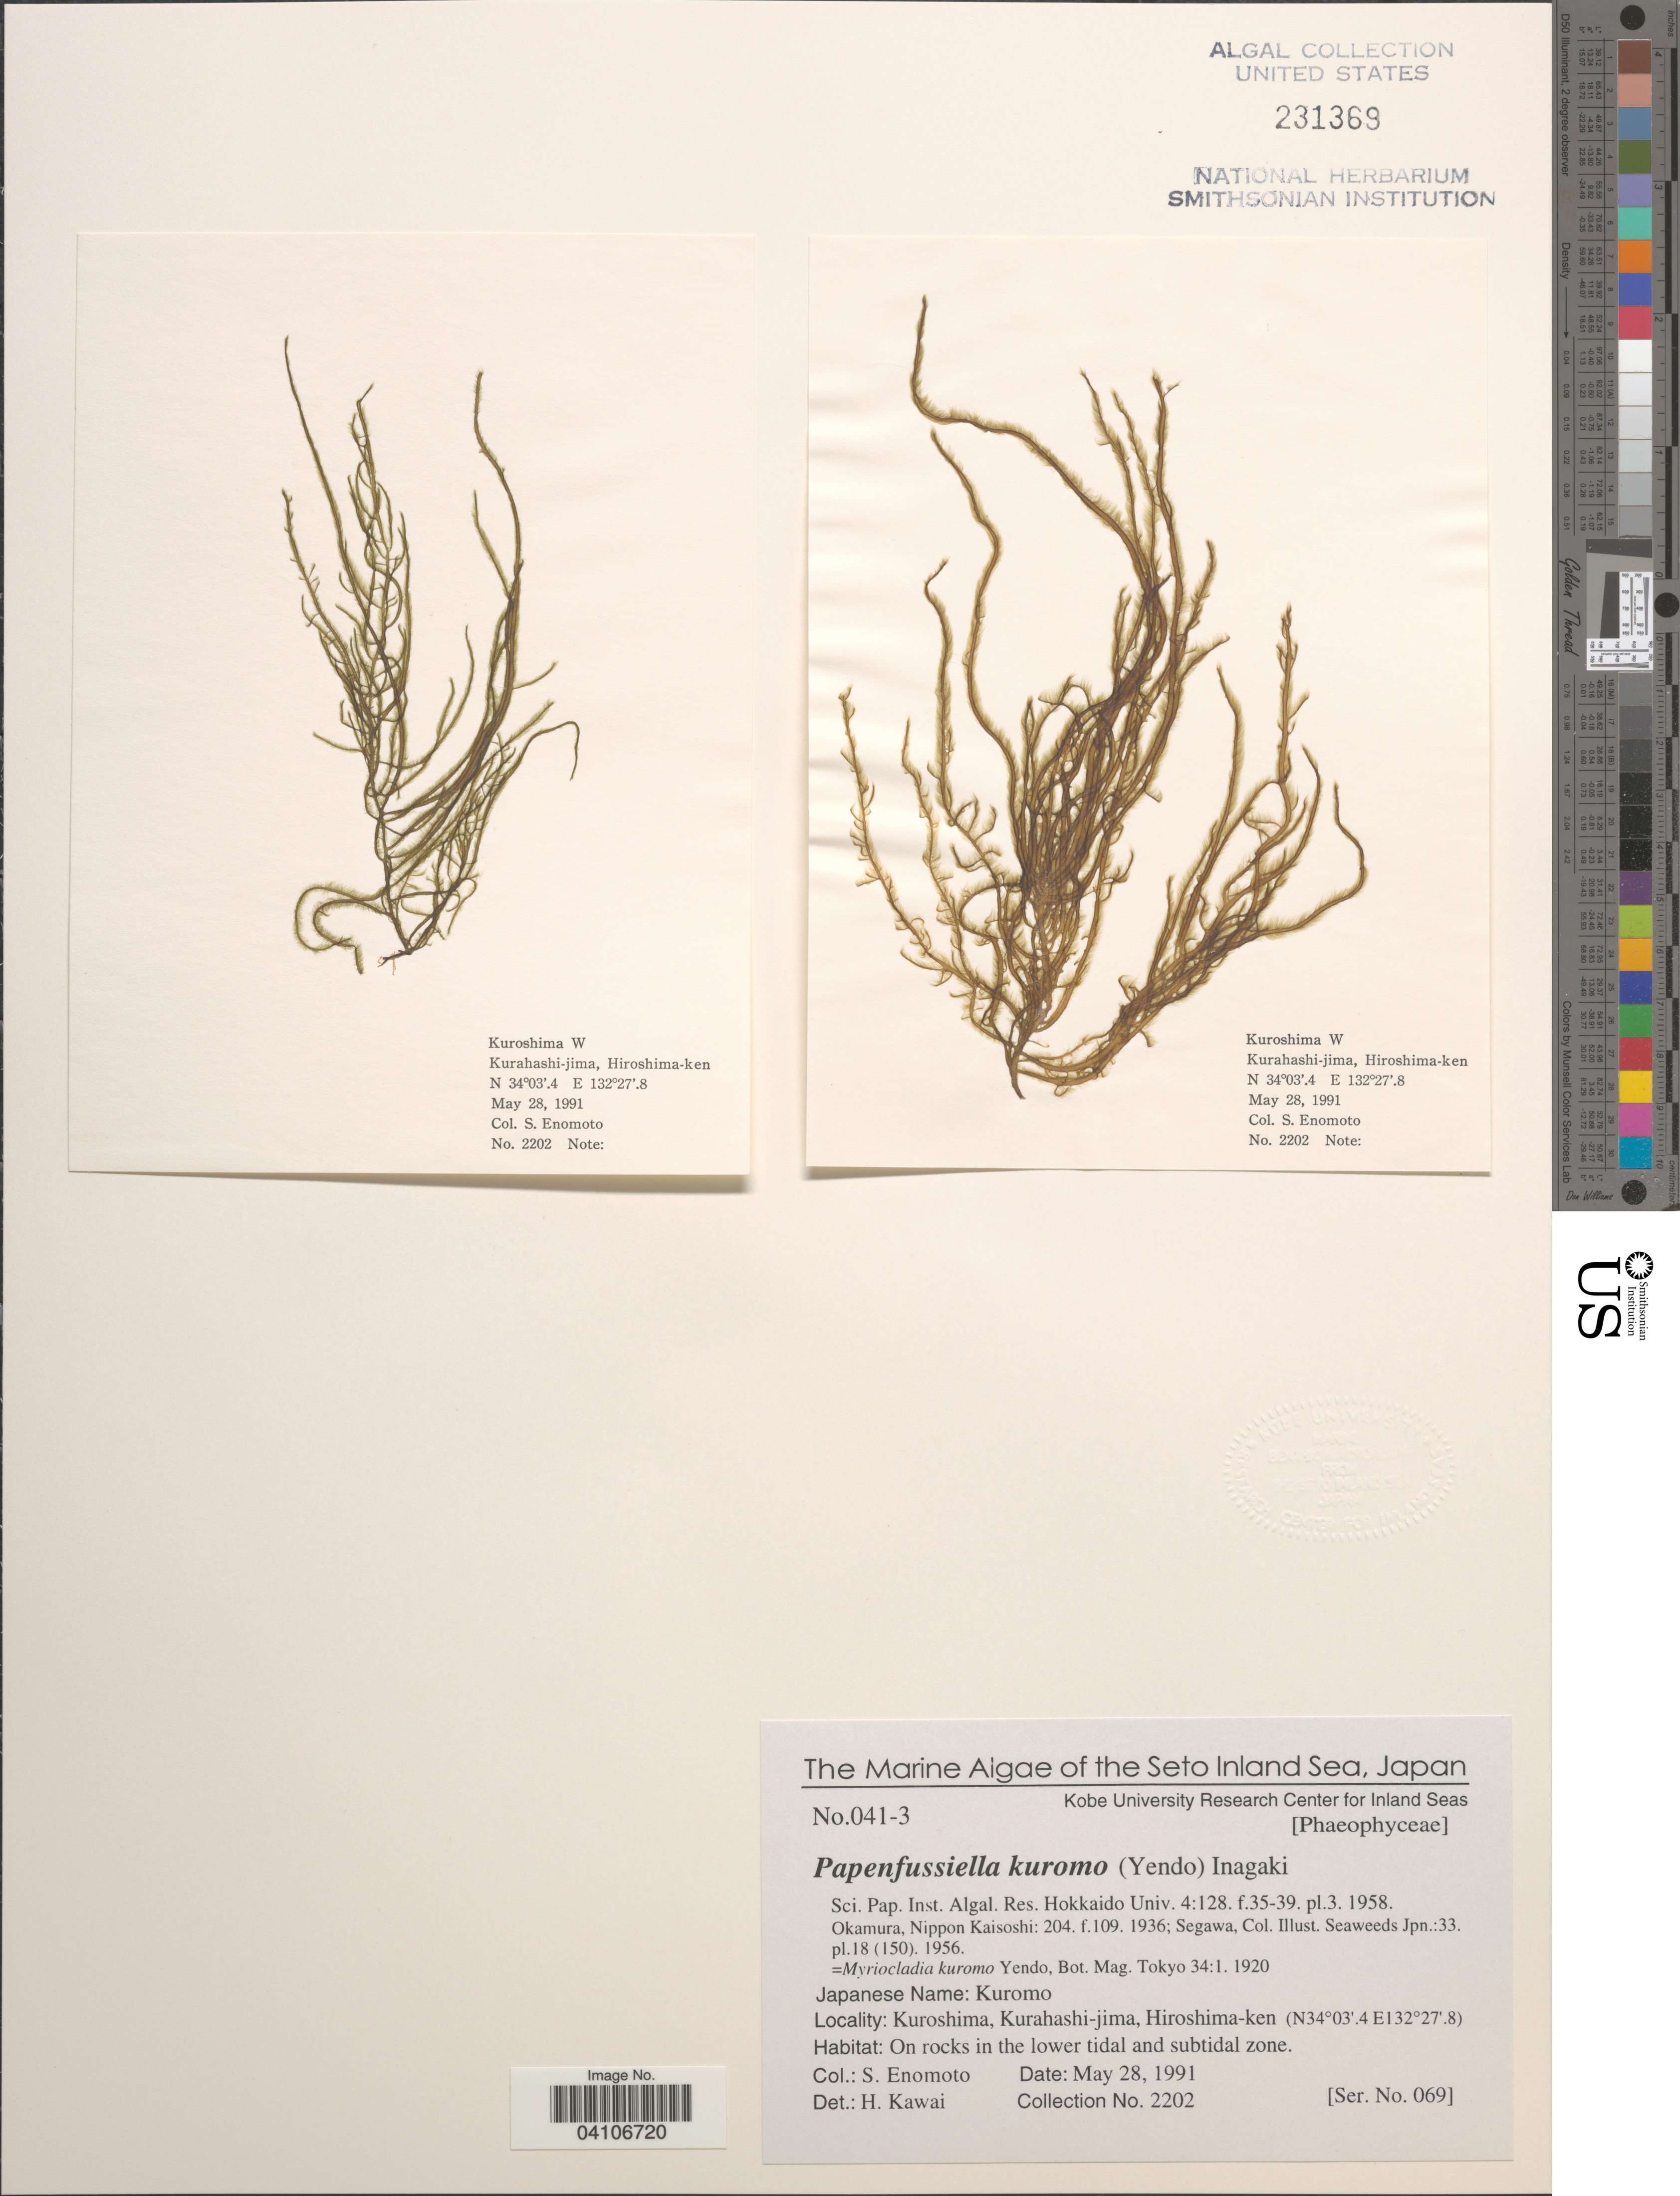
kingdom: Chromista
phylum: Ochrophyta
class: Phaeophyceae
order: Ectocarpales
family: Chordariaceae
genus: Papenfussiella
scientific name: Papenfussiella kuromo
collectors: S. Enomoto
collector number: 2202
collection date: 1991-05-28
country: Japan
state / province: Hirosima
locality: The Seto Inland Sea. Kuroshima, Kurahashi-jima, Hiroshima-ken.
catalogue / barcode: US 231369